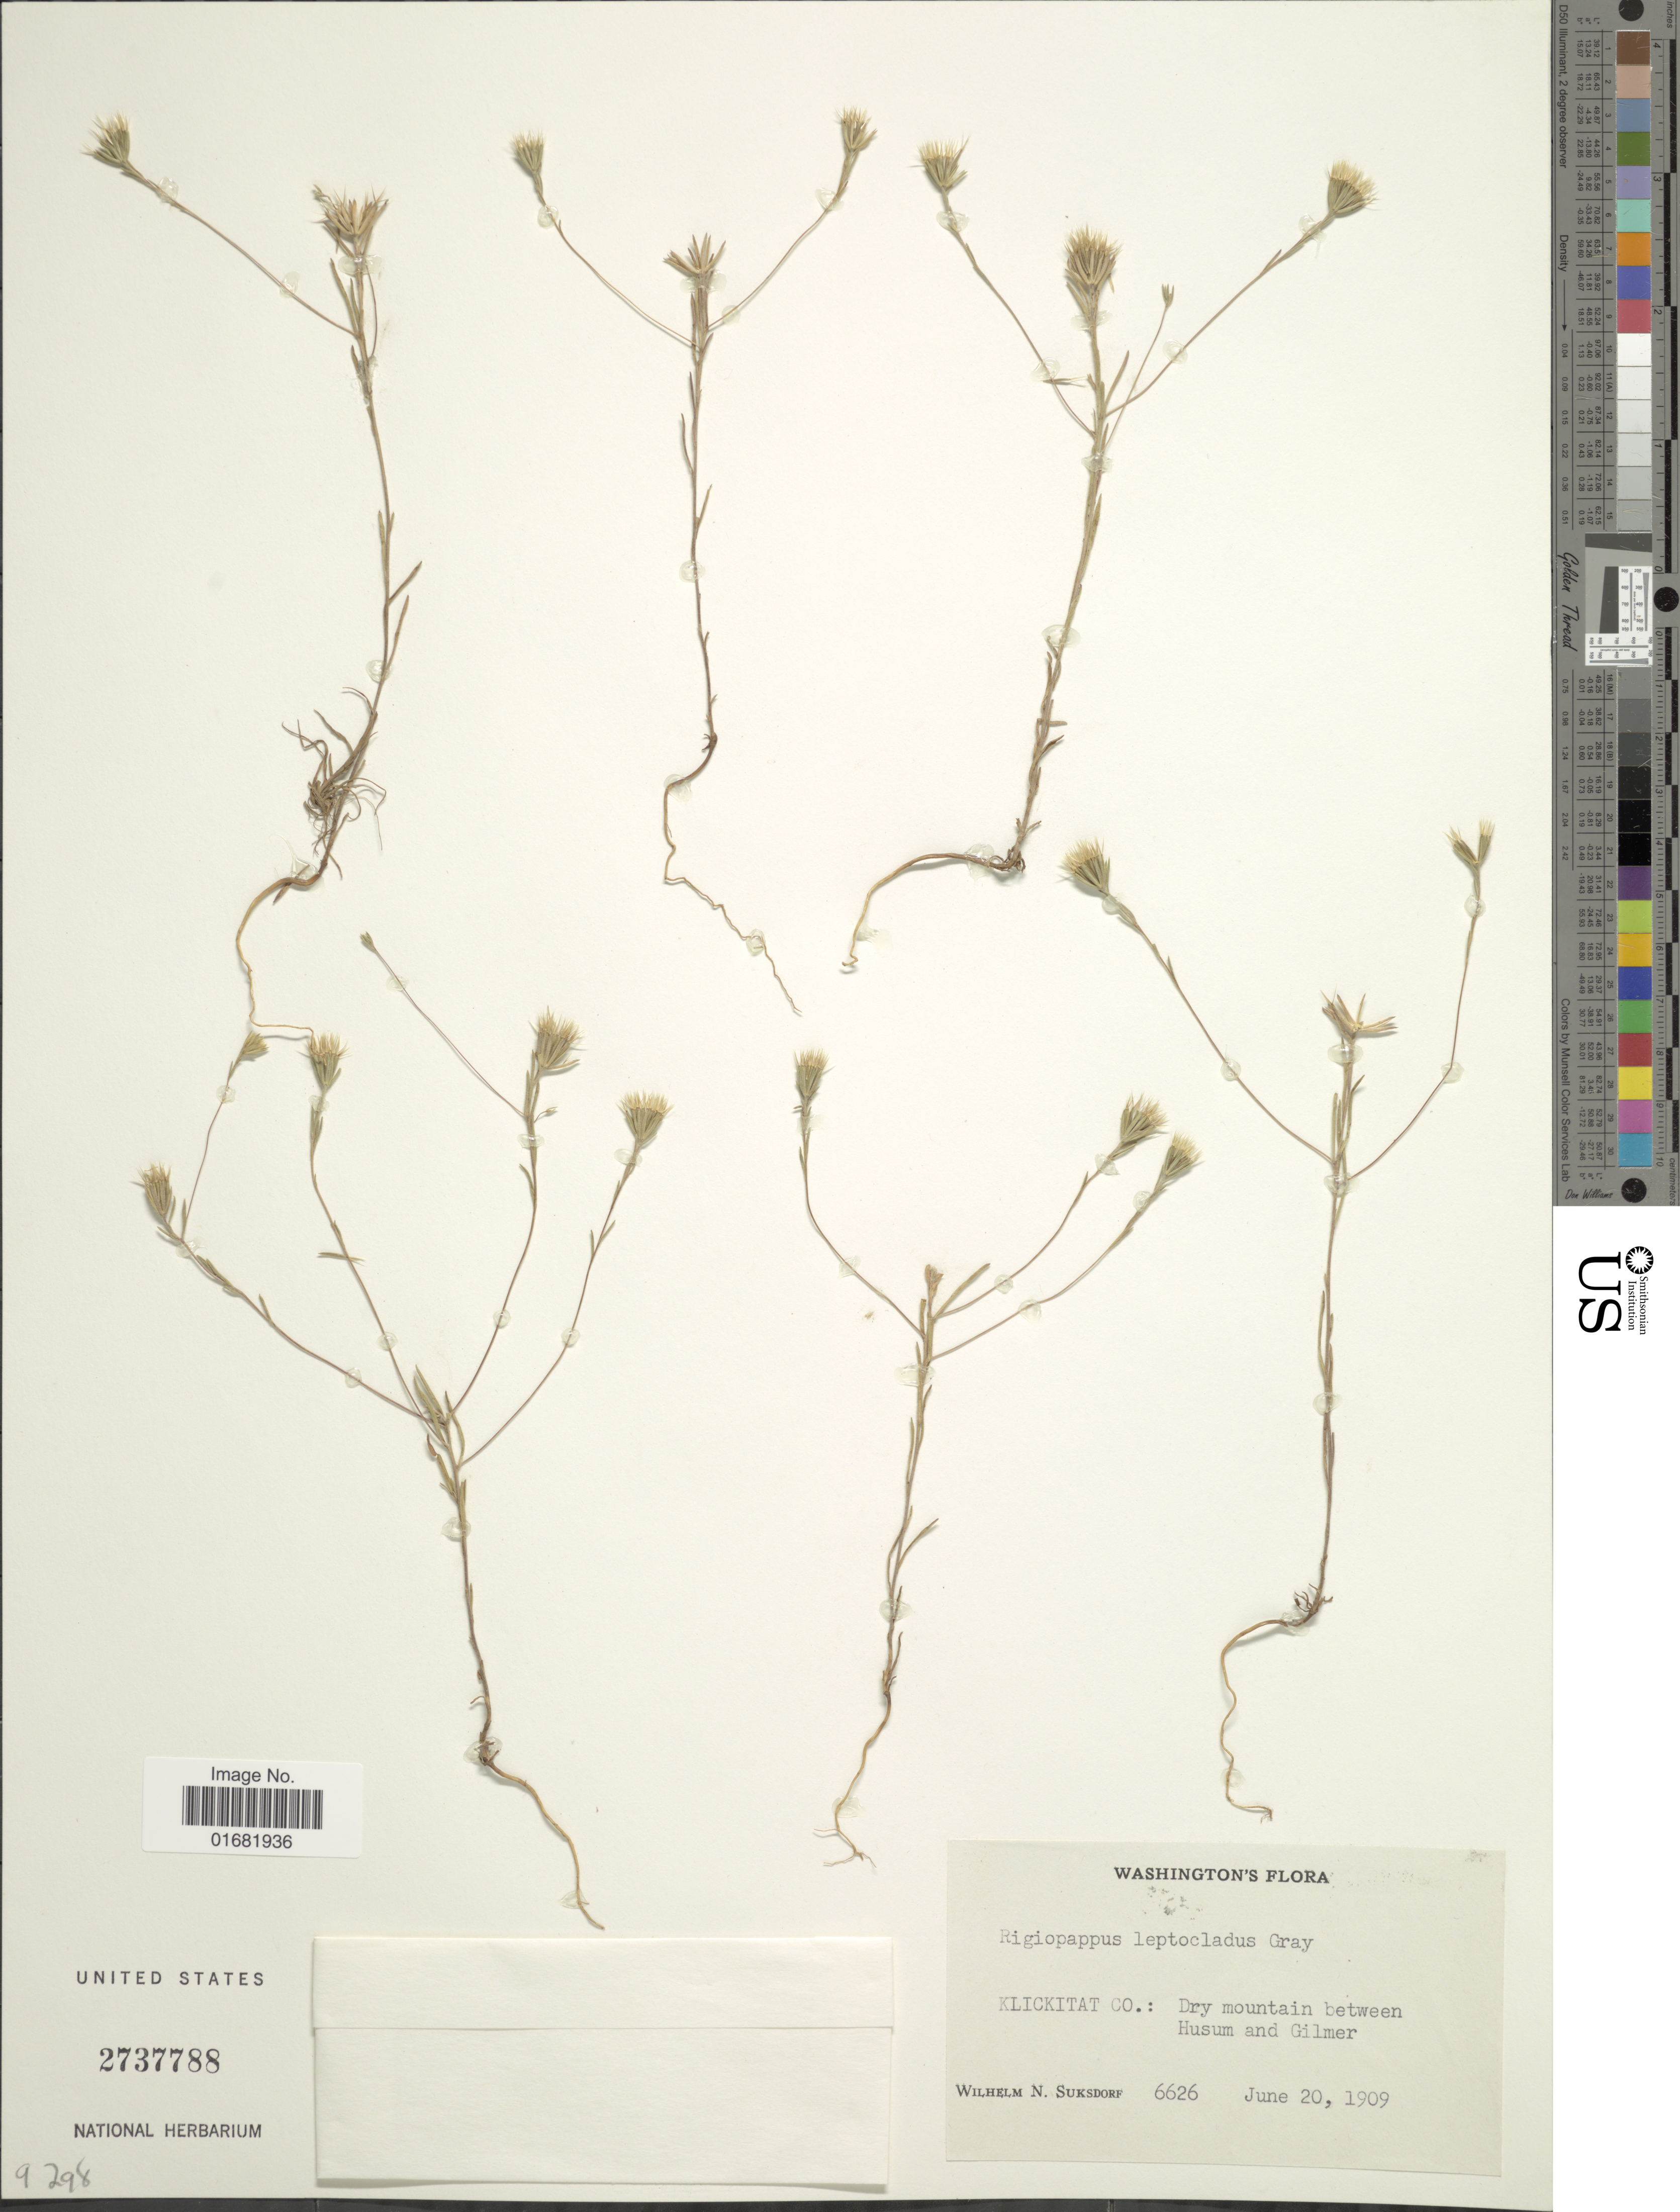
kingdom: Plantae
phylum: Tracheophyta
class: Magnoliopsida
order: Asterales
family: Asteraceae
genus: Rigiopappus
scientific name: Rigiopappus leptocladus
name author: A. Gray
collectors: W. N. Suksdorf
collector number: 6626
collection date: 1909-06-20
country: United States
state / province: Washington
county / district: Klickitat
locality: Klickitat Co.: Dry mountain between Husum and Gilmer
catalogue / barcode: US 2737788